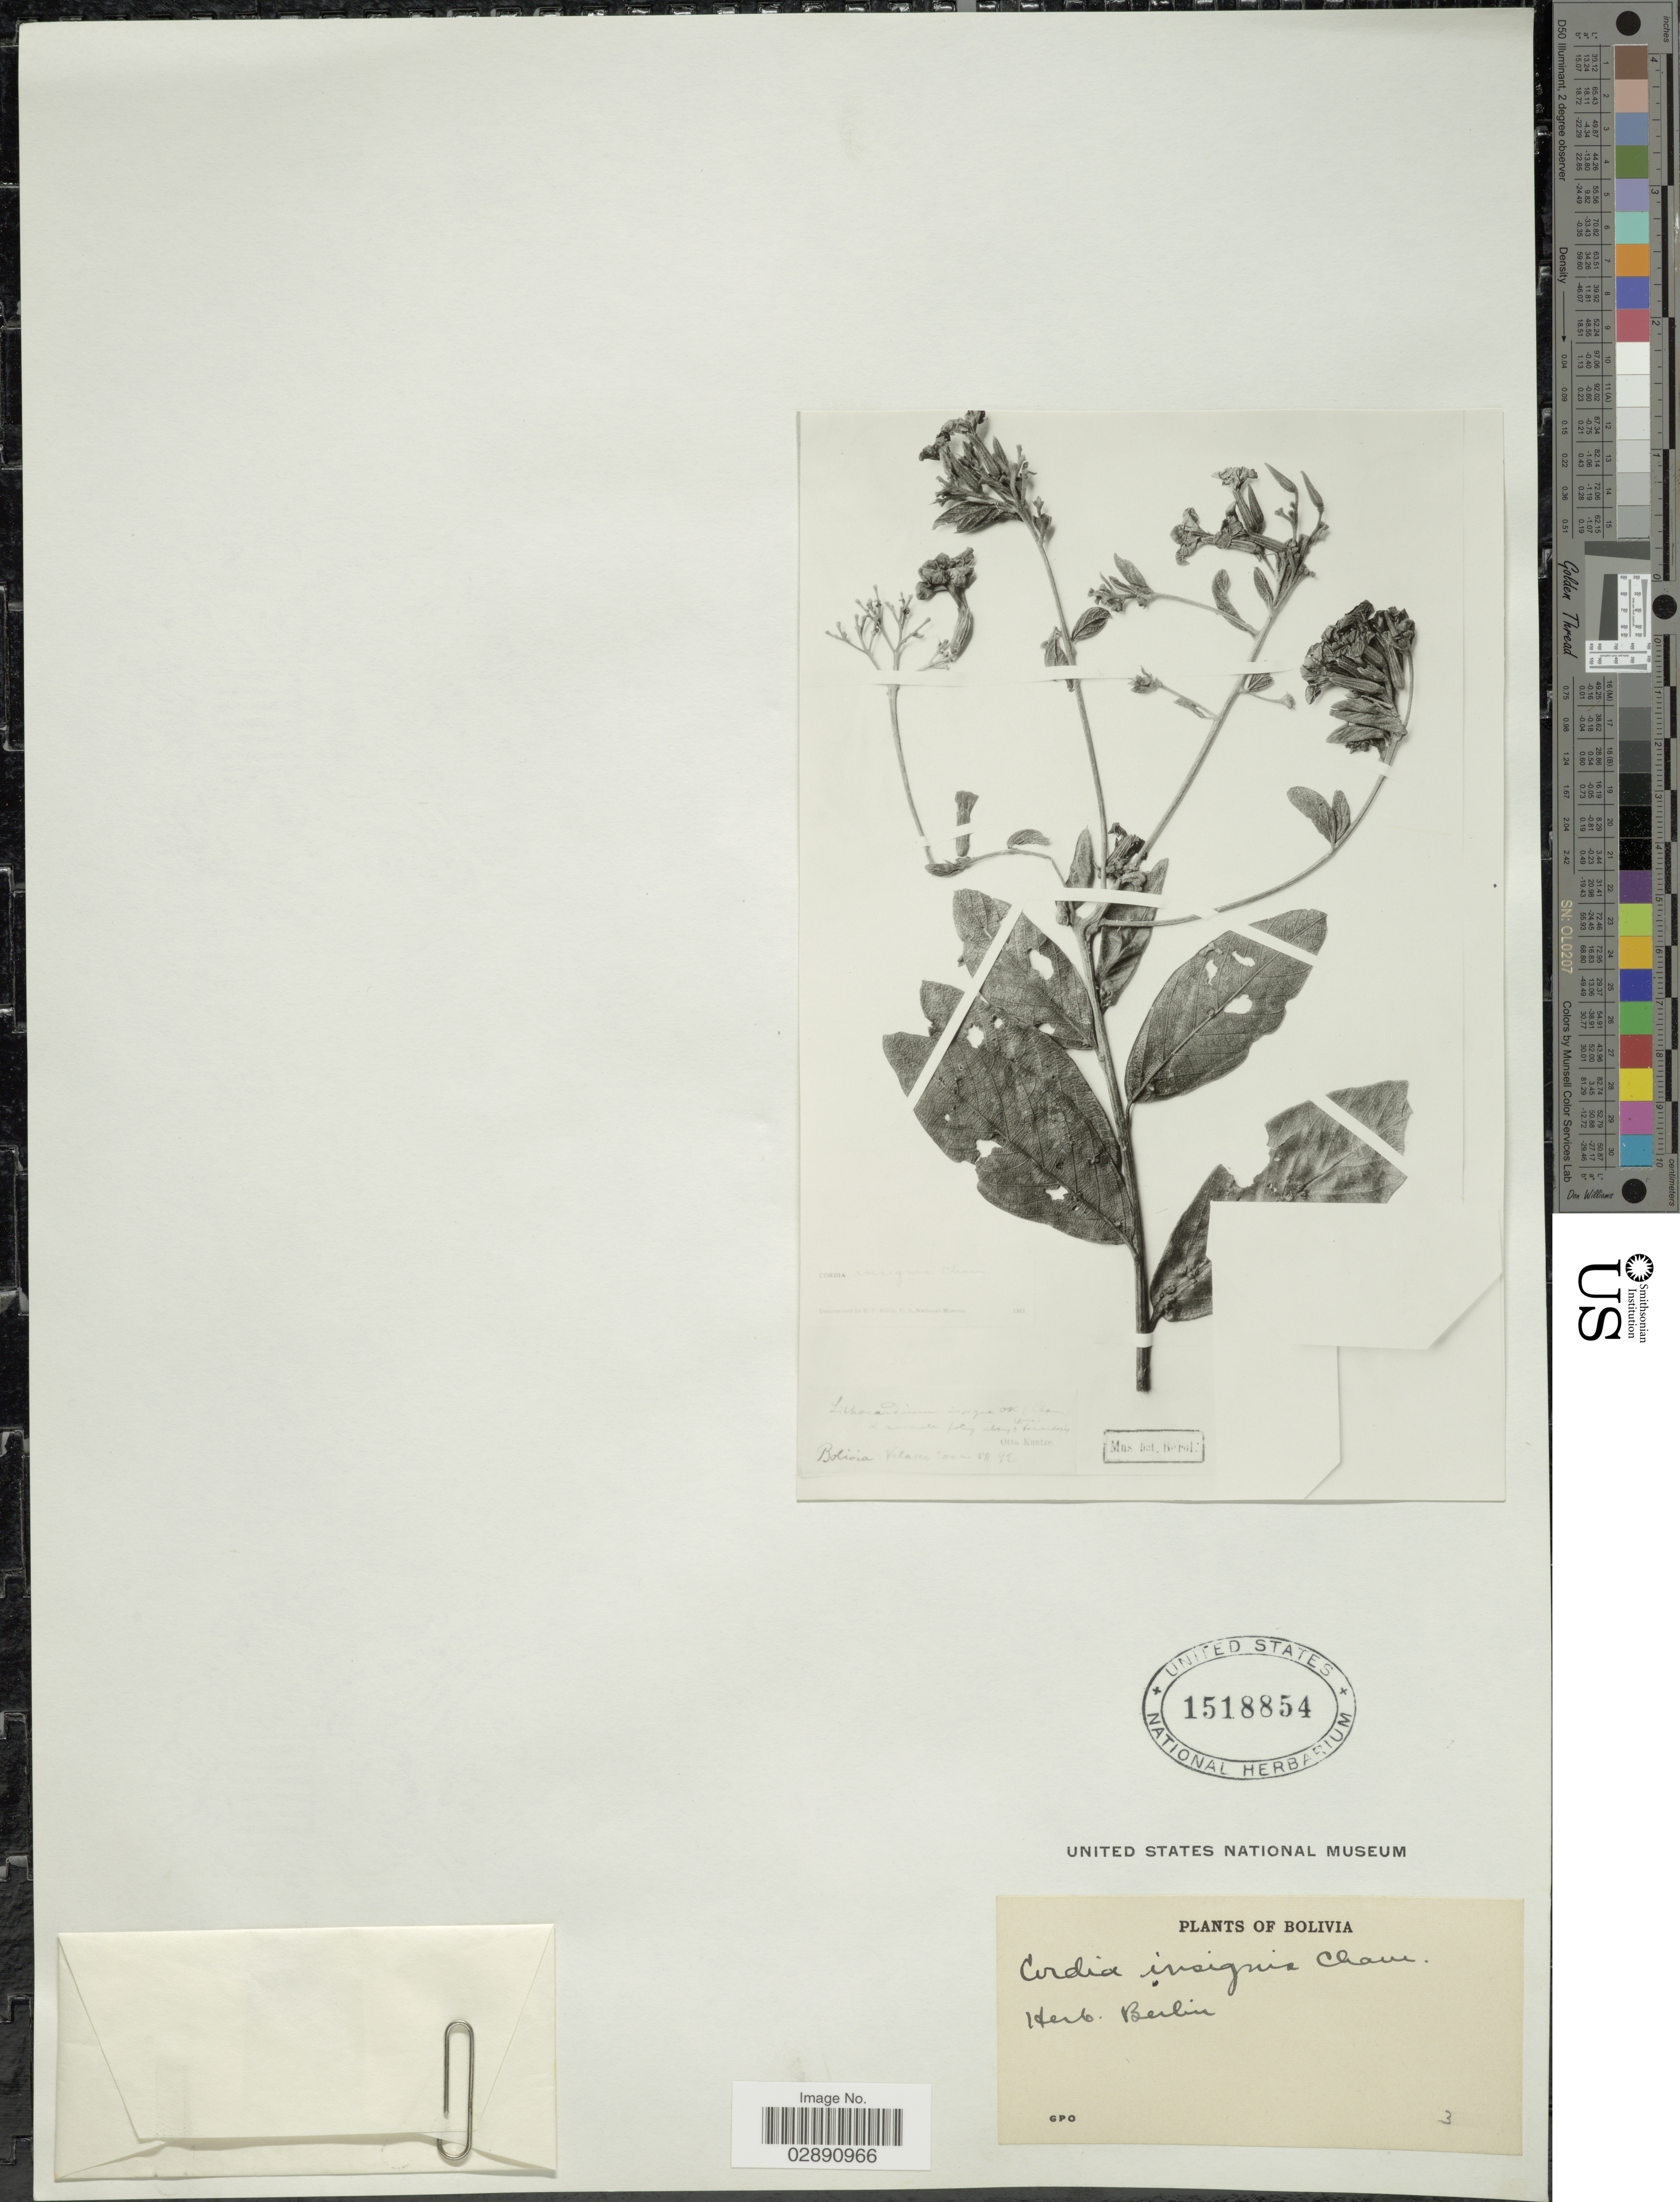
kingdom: Plantae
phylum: Tracheophyta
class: Magnoliopsida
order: Boraginales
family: Cordiaceae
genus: Cordia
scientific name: Cordia insignis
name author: Cham.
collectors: C.E.O. Kuntze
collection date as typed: Transcribed d/m/y: /7/92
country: Bolivia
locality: Velasco.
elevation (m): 200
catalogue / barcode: US 1518854